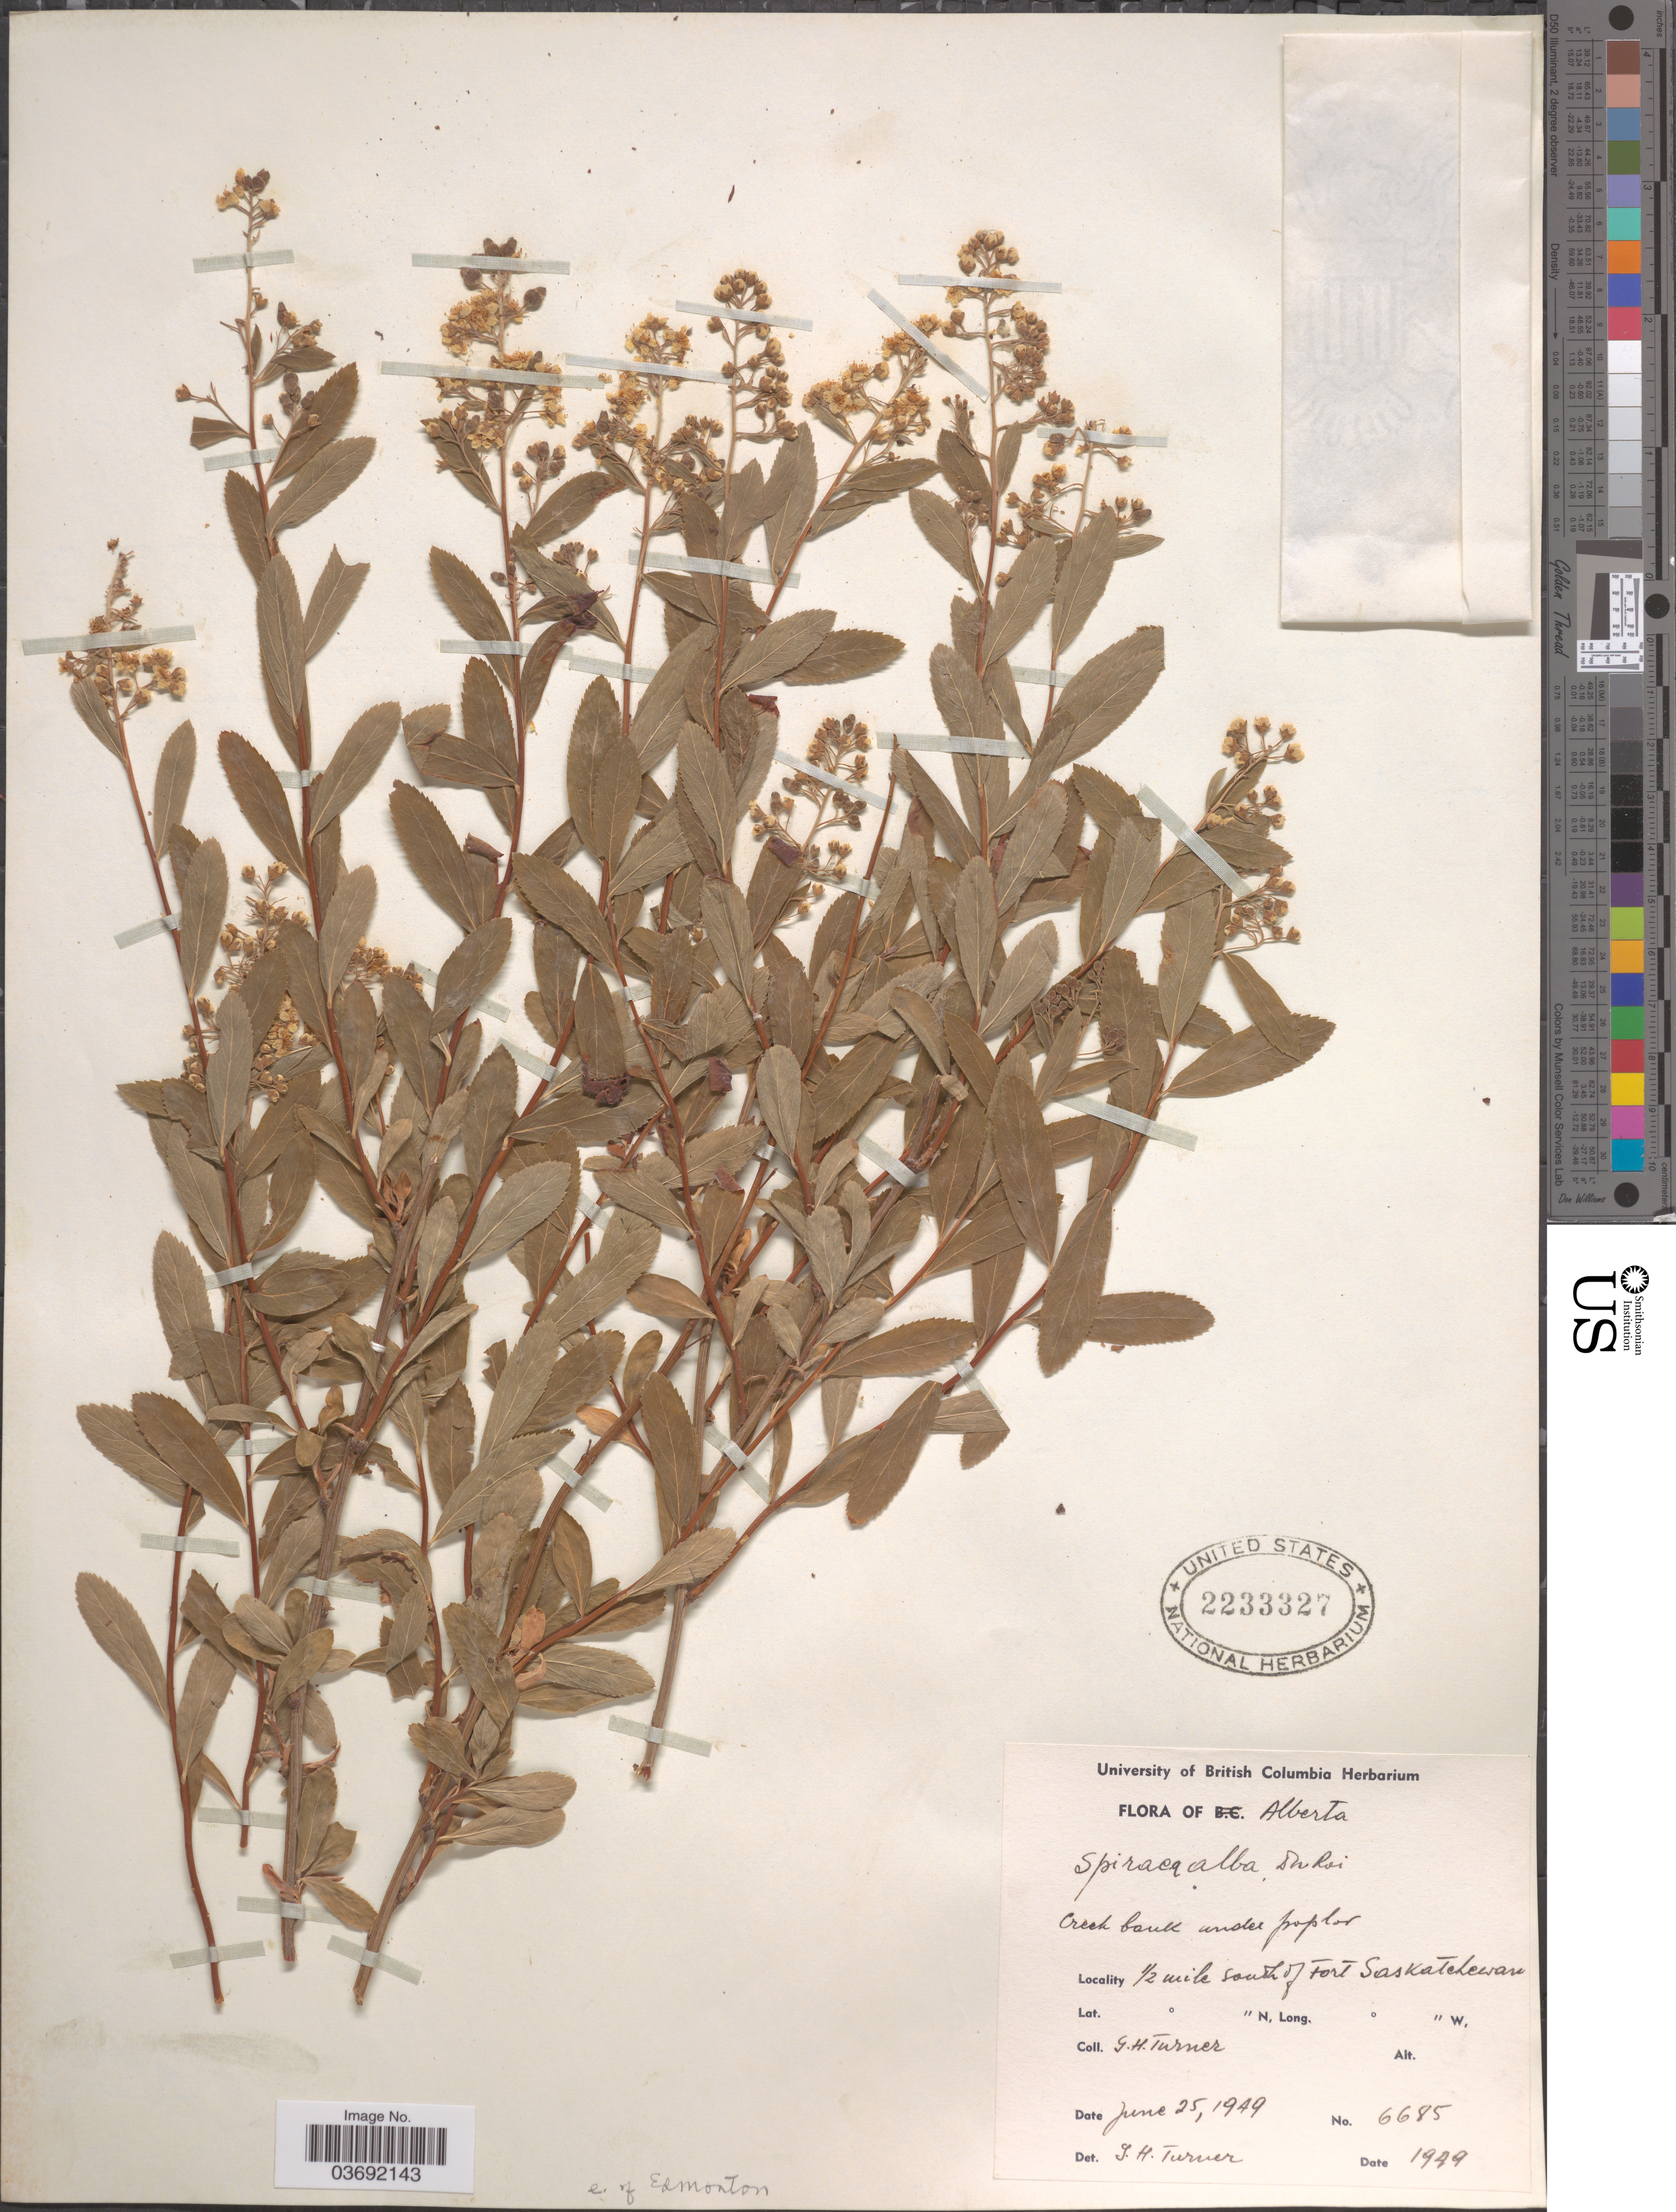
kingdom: Plantae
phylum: Tracheophyta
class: Magnoliopsida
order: Rosales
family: Rosaceae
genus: Spiraea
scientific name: Spiraea alba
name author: Du Roi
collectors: G. H. Turner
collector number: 6685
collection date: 1949-06-25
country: Canada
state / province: Alberta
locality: ½ mile south of Fort Saskatchewan. E. of Edmonton.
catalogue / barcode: US 2233327